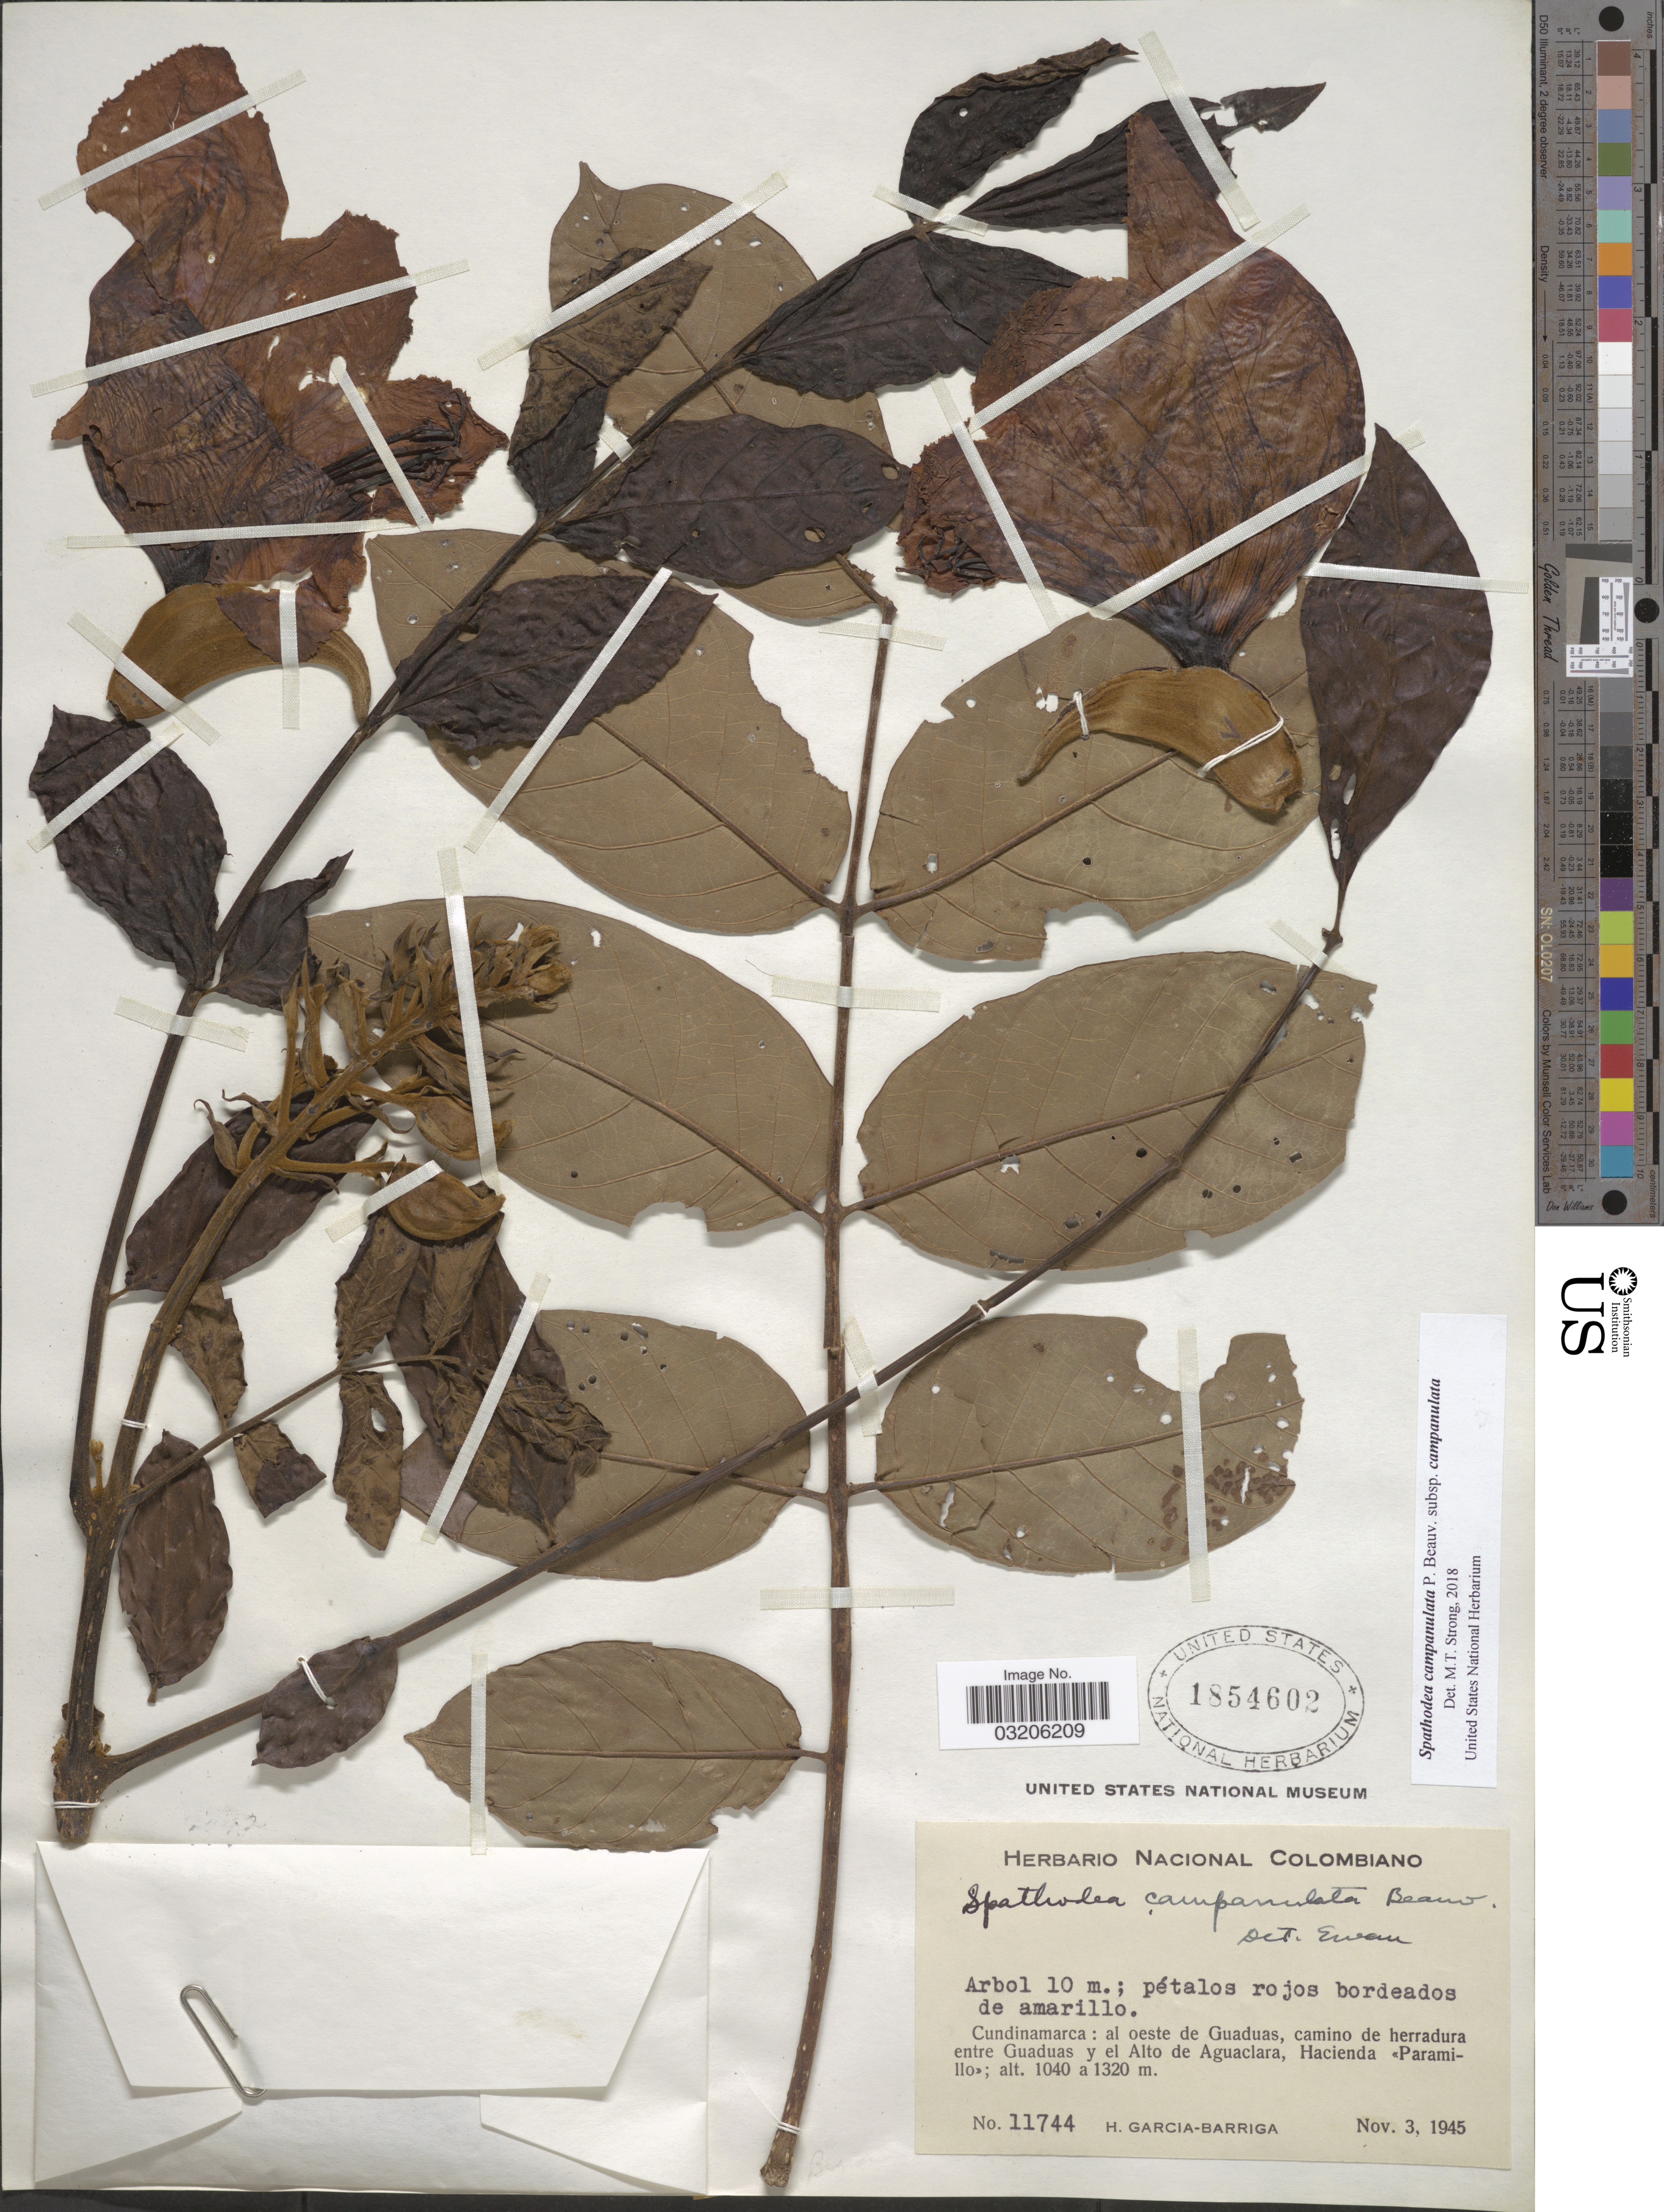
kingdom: Plantae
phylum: Tracheophyta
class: Magnoliopsida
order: Lamiales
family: Bignoniaceae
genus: Spathodea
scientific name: Spathodea campanulata subsp. campanulata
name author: P. Beauv.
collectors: H. García Barriga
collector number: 11744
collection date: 1945-11-03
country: Colombia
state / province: Cundinamarca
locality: Al oeste de Guaduas, camino de herradura entre Guaduas y el Alto de Aguaclara, Hacienda <<Paramillo>>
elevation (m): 1040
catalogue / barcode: US 1854602